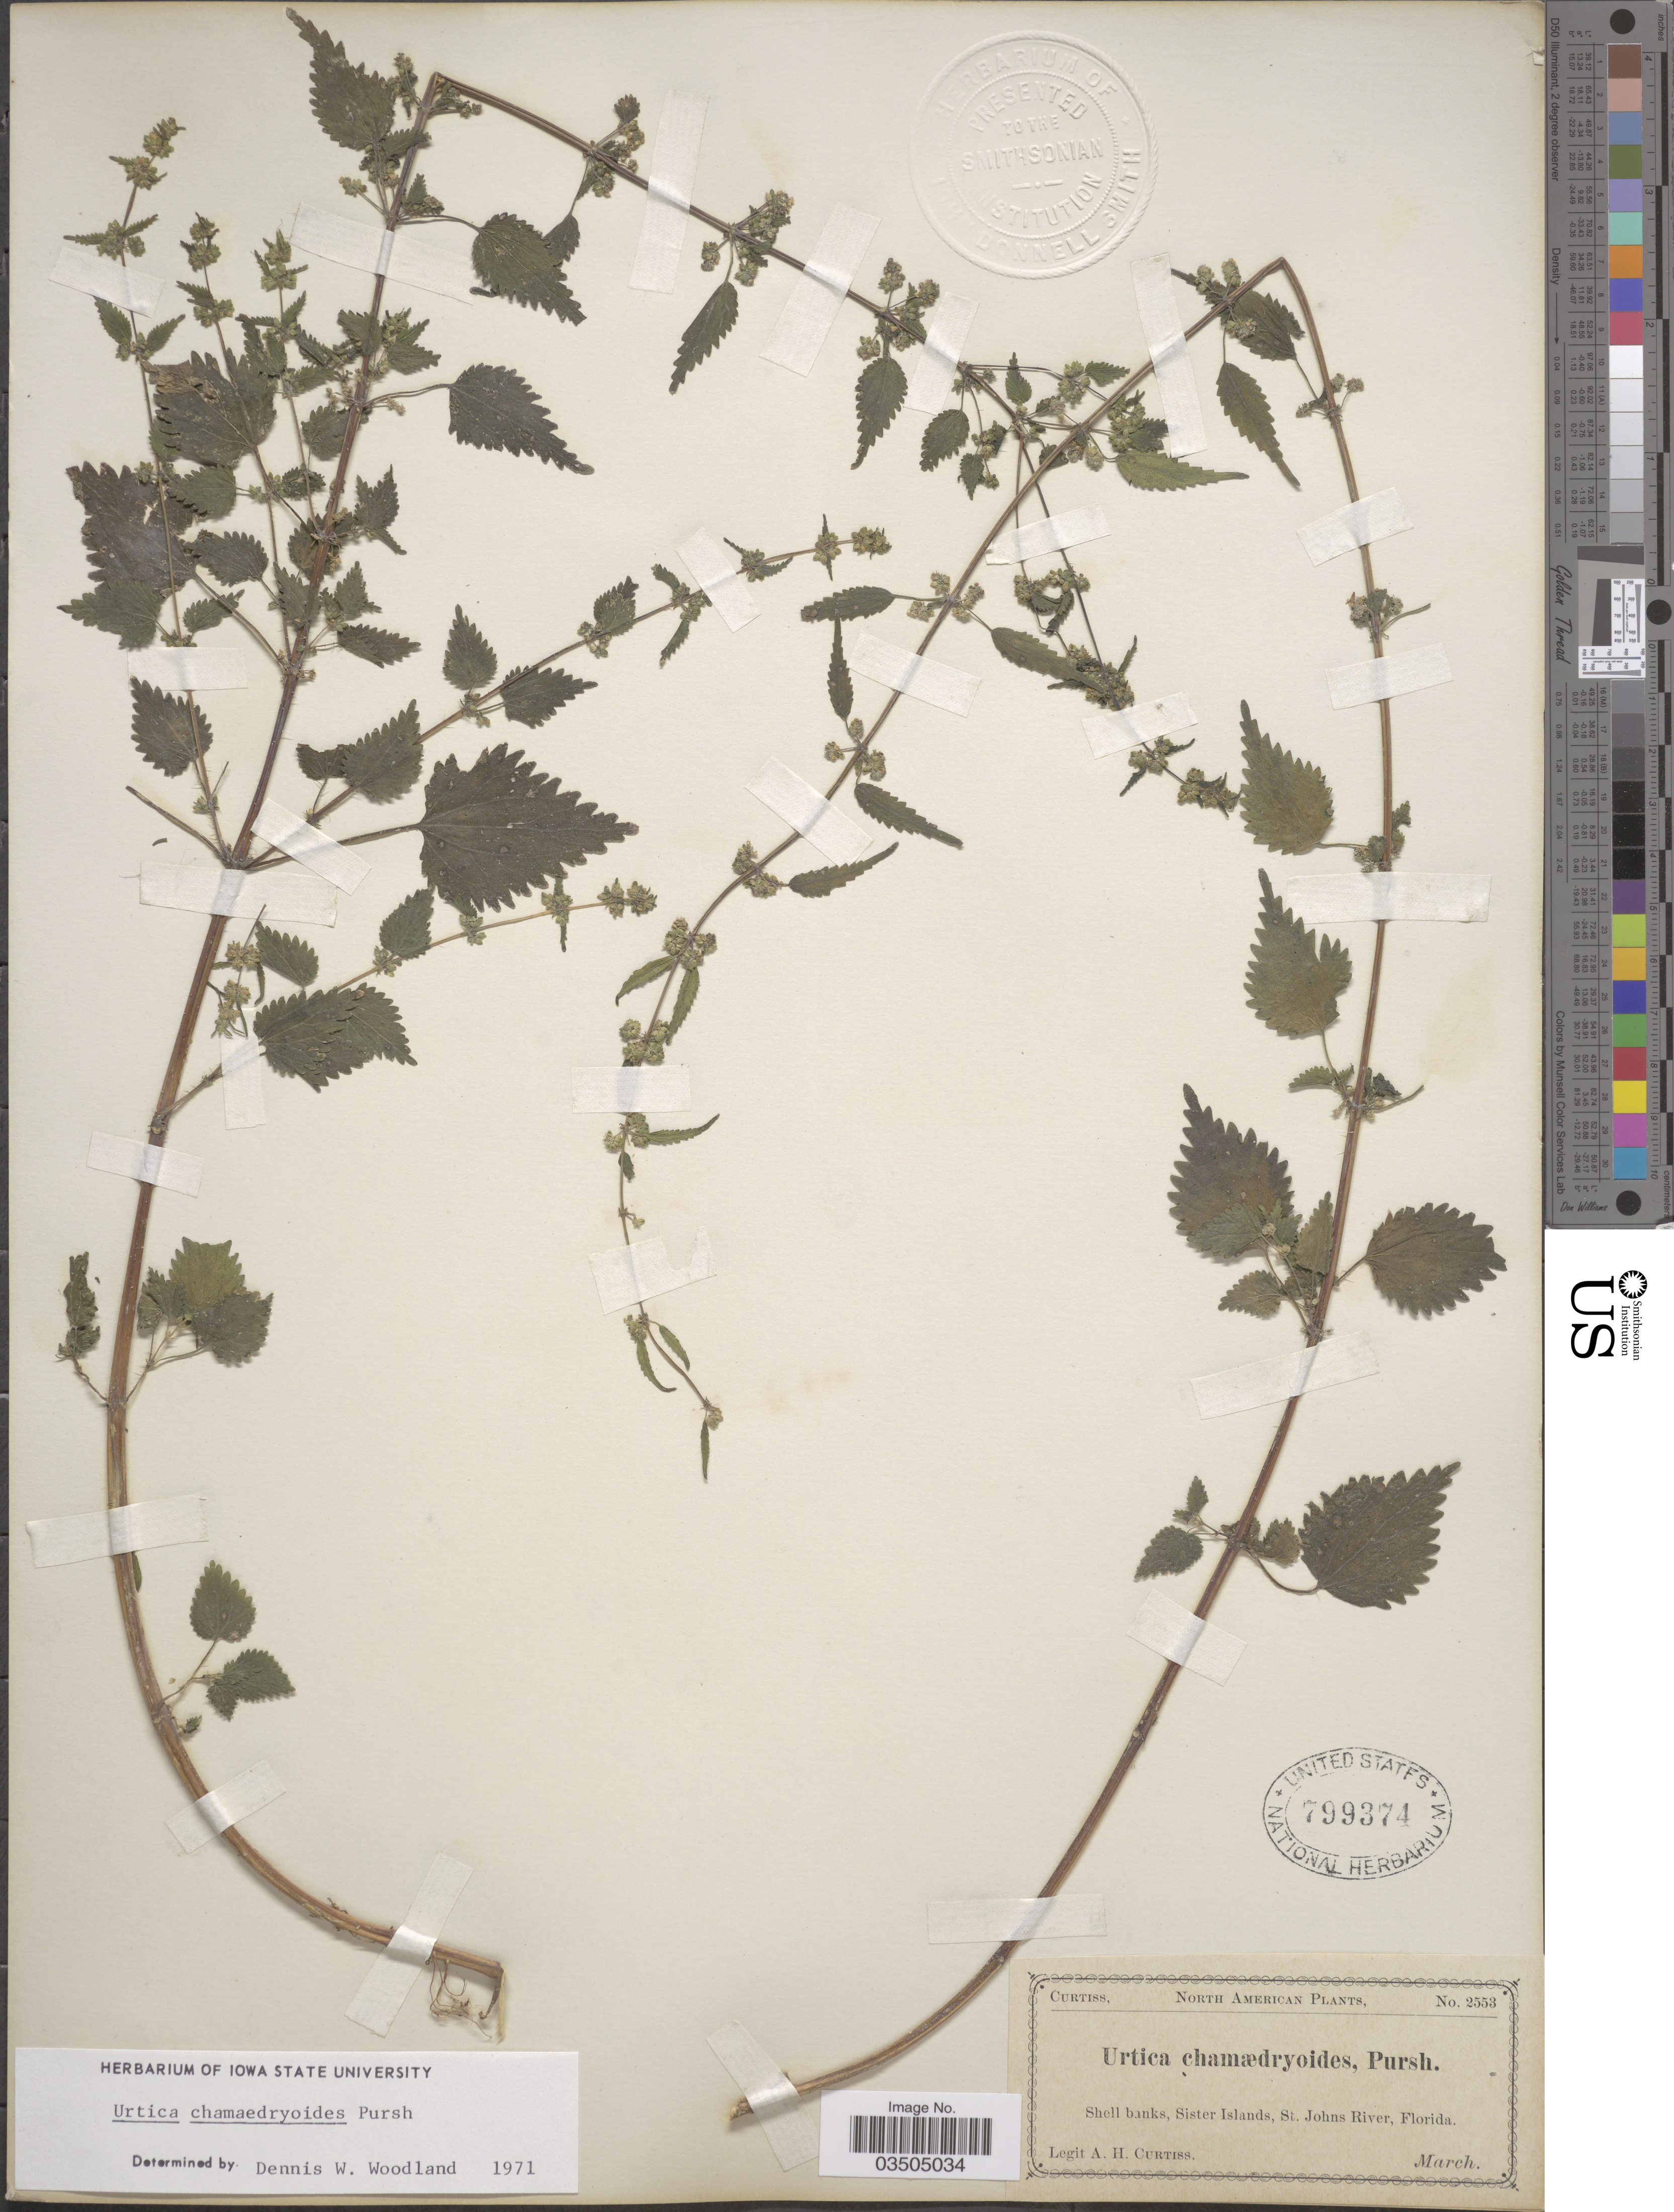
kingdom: Plantae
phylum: Tracheophyta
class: Magnoliopsida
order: Rosales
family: Urticaceae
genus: Urtica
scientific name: Urtica chamaedryoides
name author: Pursh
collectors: A. H. Curtiss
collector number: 2553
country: United States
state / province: Florida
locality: Shell banks, Sister Islands, St. John River.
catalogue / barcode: US 799374